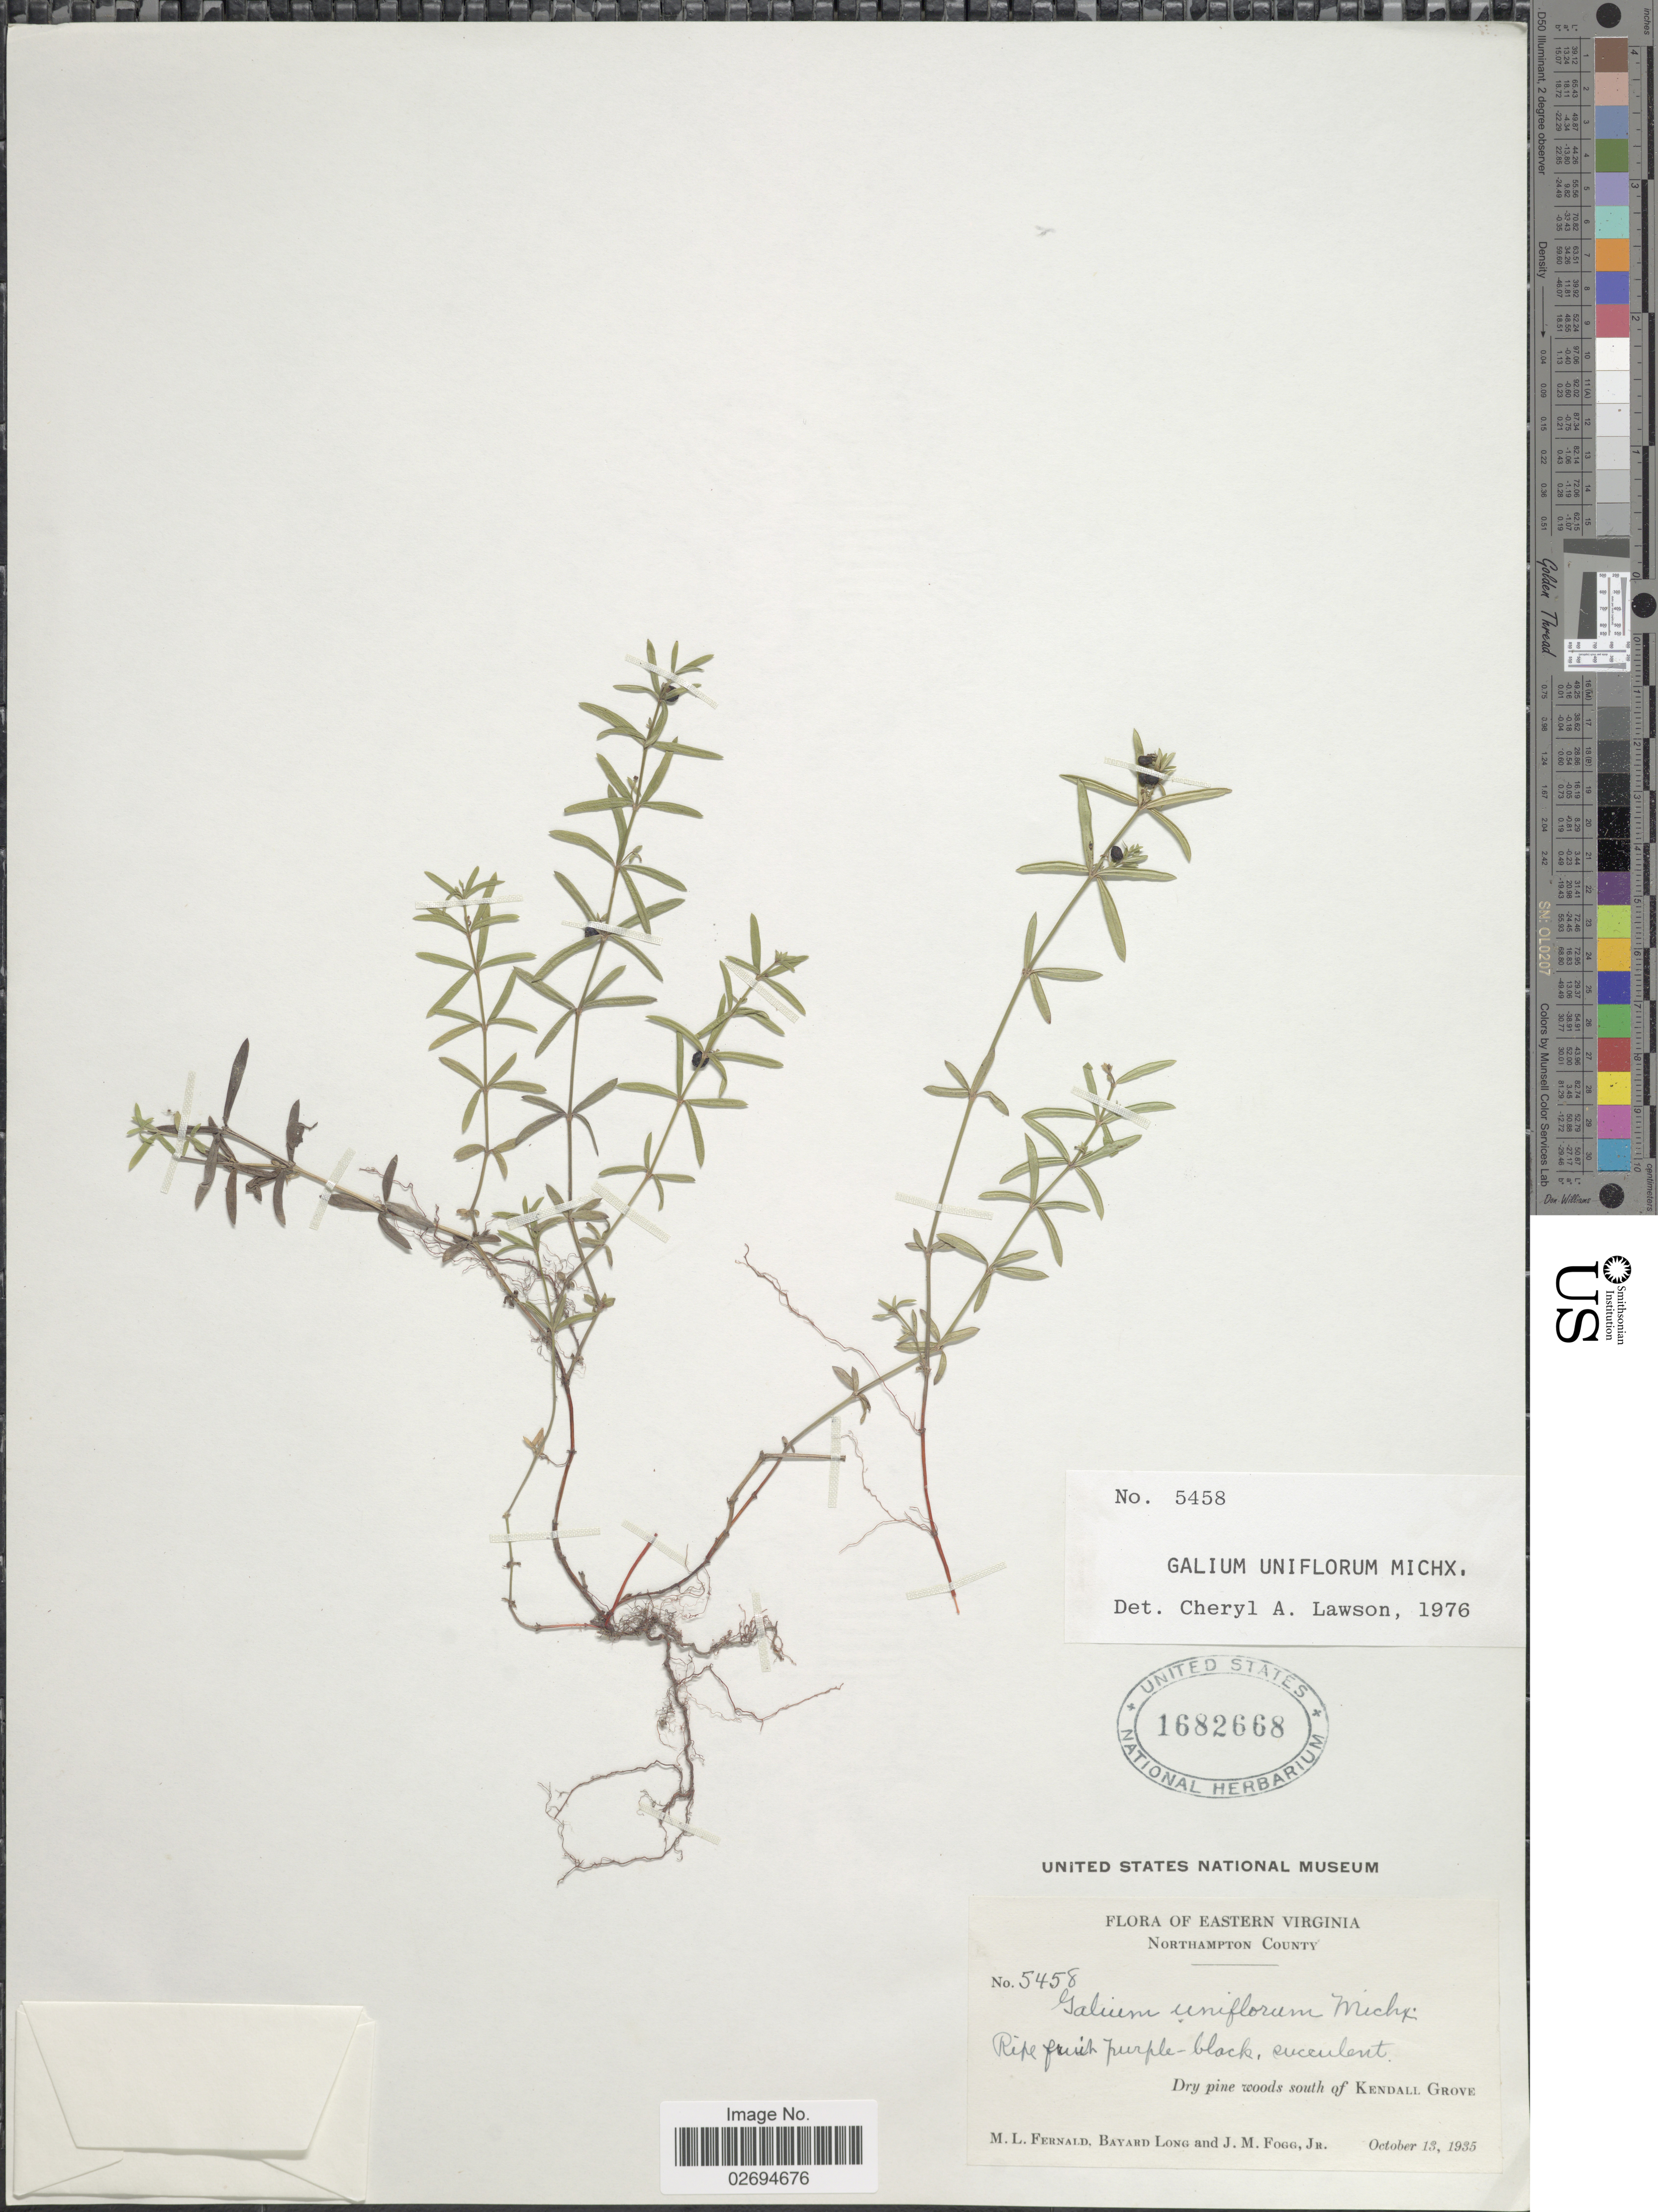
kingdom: Plantae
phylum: Tracheophyta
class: Magnoliopsida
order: Gentianales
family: Rubiaceae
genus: Galium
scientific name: Galium uniflorum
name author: Michx.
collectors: M. L. Fernald, B. Long & J. Fogg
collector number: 5458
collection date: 1935-10-13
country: United States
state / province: Virginia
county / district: Northampton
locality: Eastern Virginia, Dry pine woods south of Kendall Grove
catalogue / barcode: US 1682668